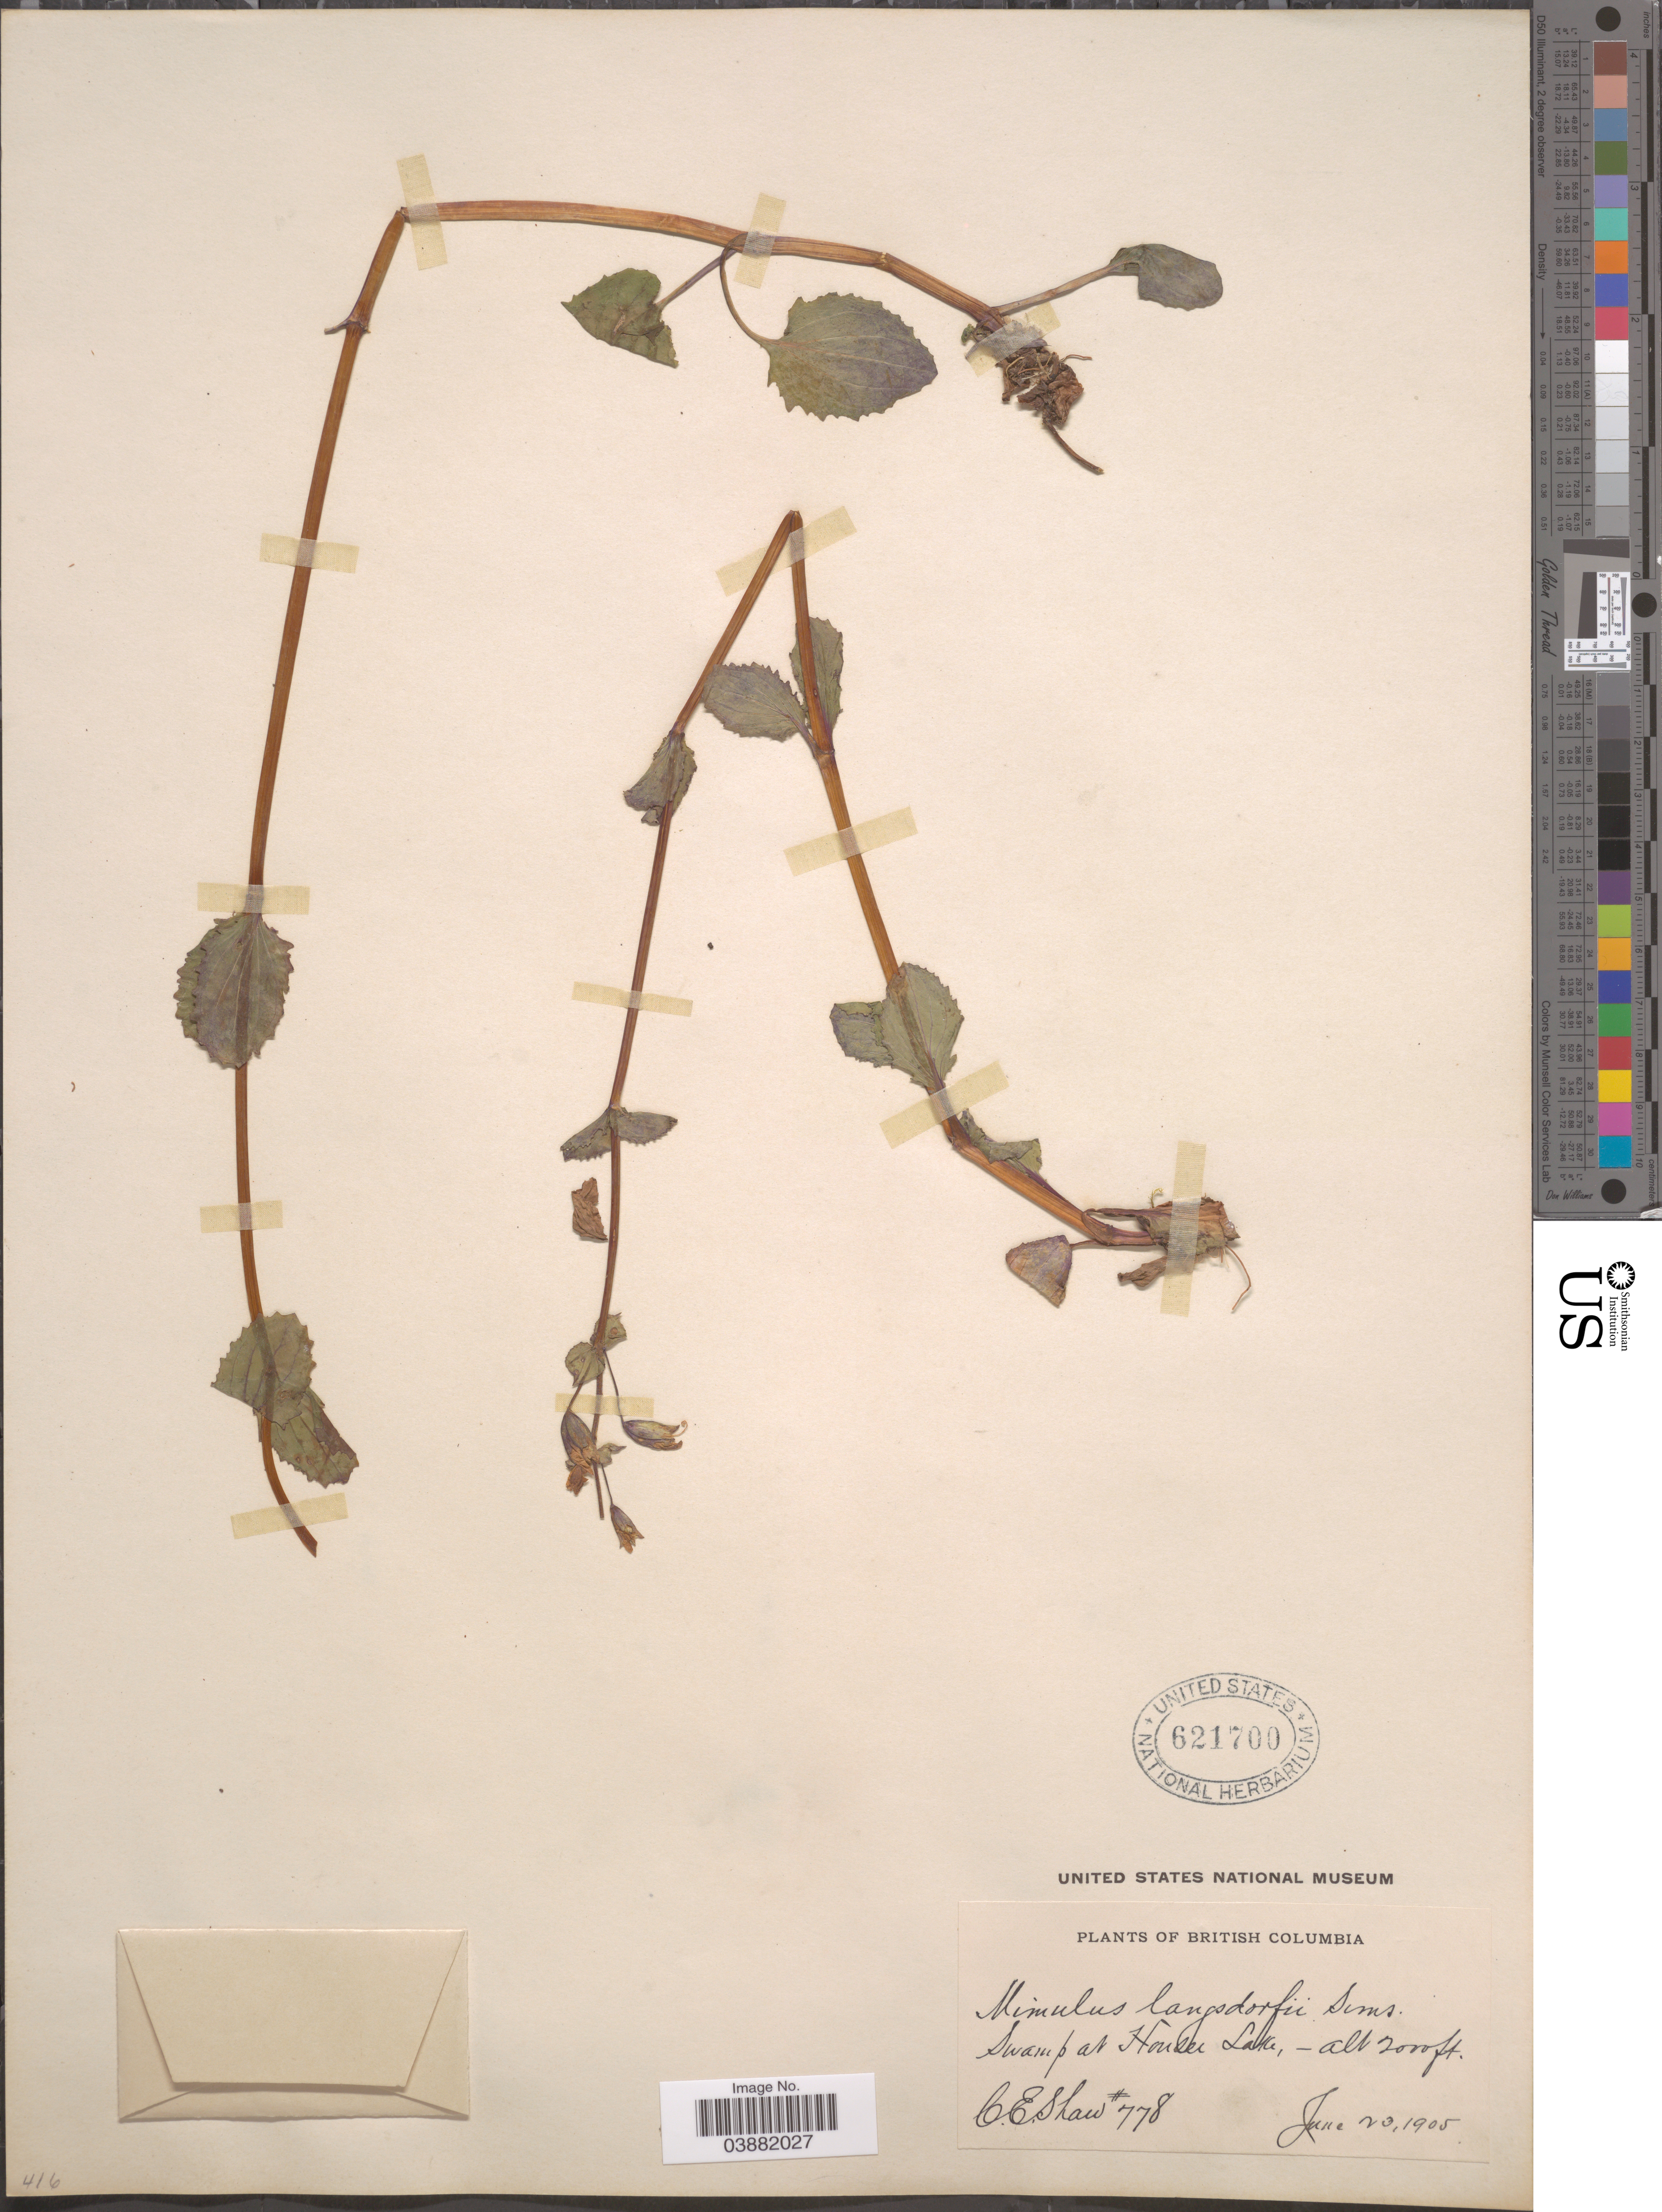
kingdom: Plantae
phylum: Tracheophyta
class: Magnoliopsida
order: Lamiales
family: Phrymaceae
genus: Mimulus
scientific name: Mimulus langsdorffii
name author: Donn & Sims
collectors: C. Shaw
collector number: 778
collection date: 1905-06-23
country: Canada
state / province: British Columbia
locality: Swamp at Houser Lake.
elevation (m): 610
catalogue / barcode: US 621700